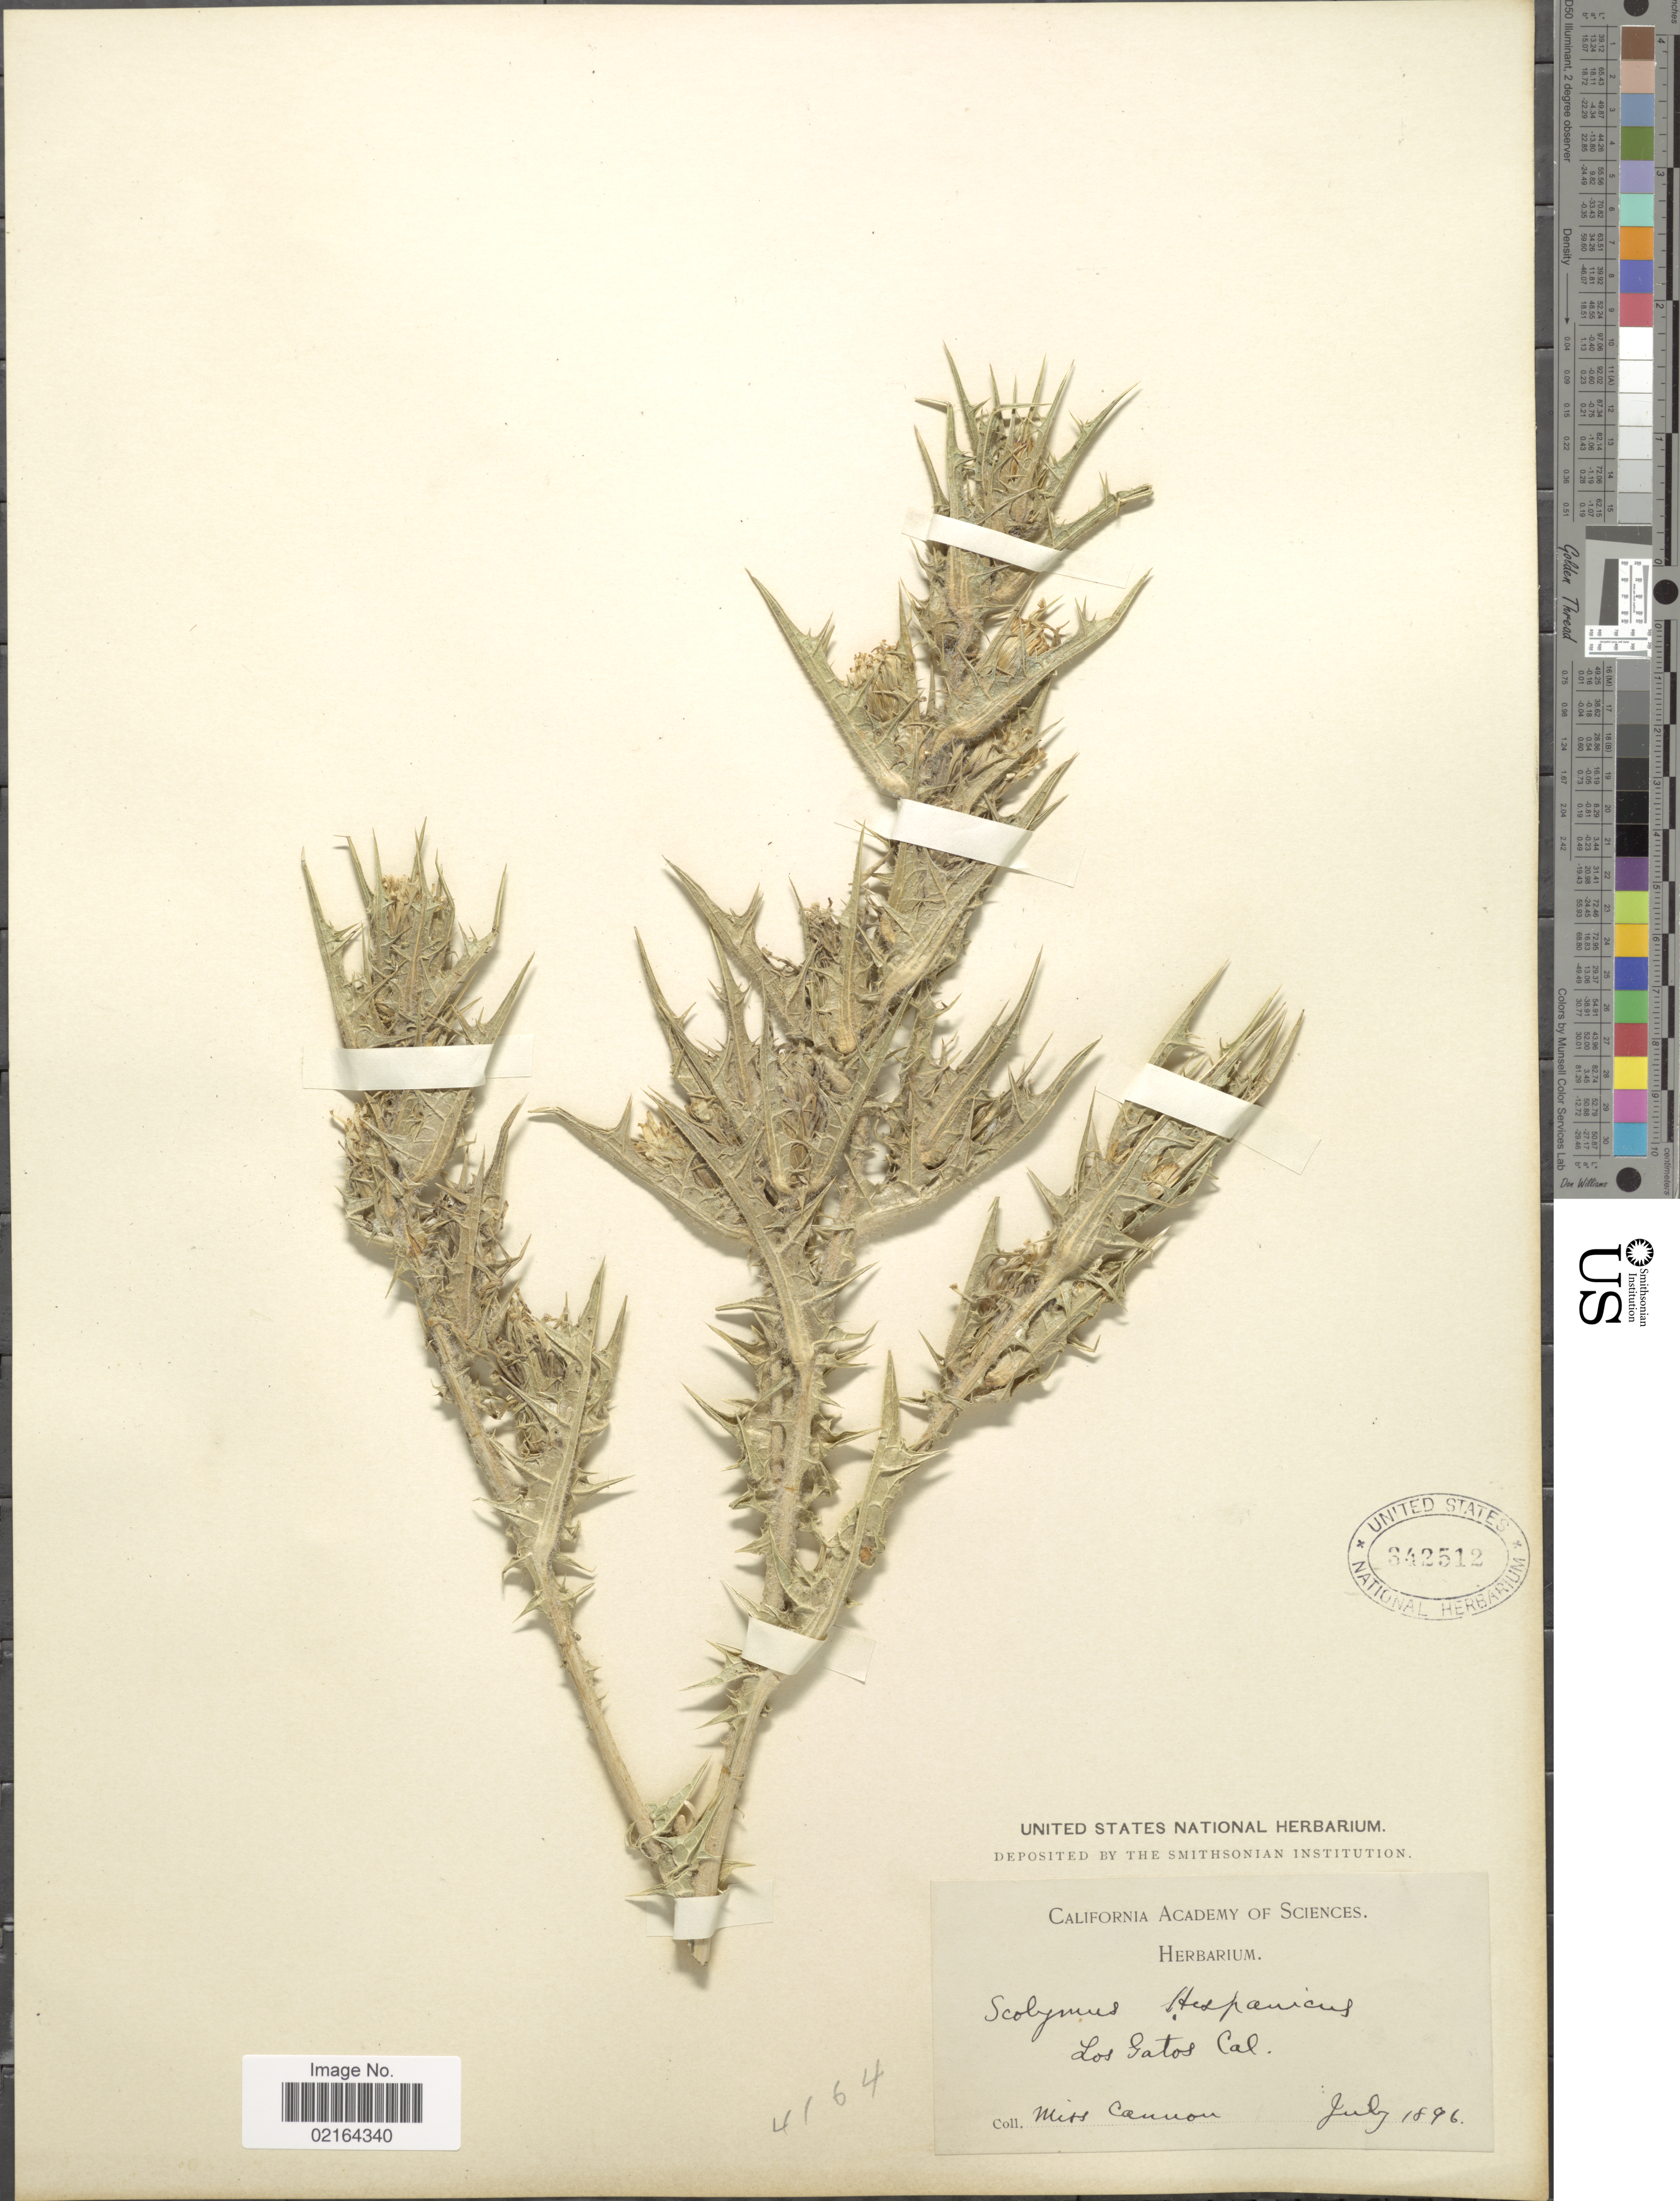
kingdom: Plantae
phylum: Tracheophyta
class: Magnoliopsida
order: Asterales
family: Asteraceae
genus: Scolymus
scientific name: Scolymus hispanicus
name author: L.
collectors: -. Cannon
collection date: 1896-07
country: United States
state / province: California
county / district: Santa Clara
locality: Los Gatos, Cal.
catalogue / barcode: US 342512